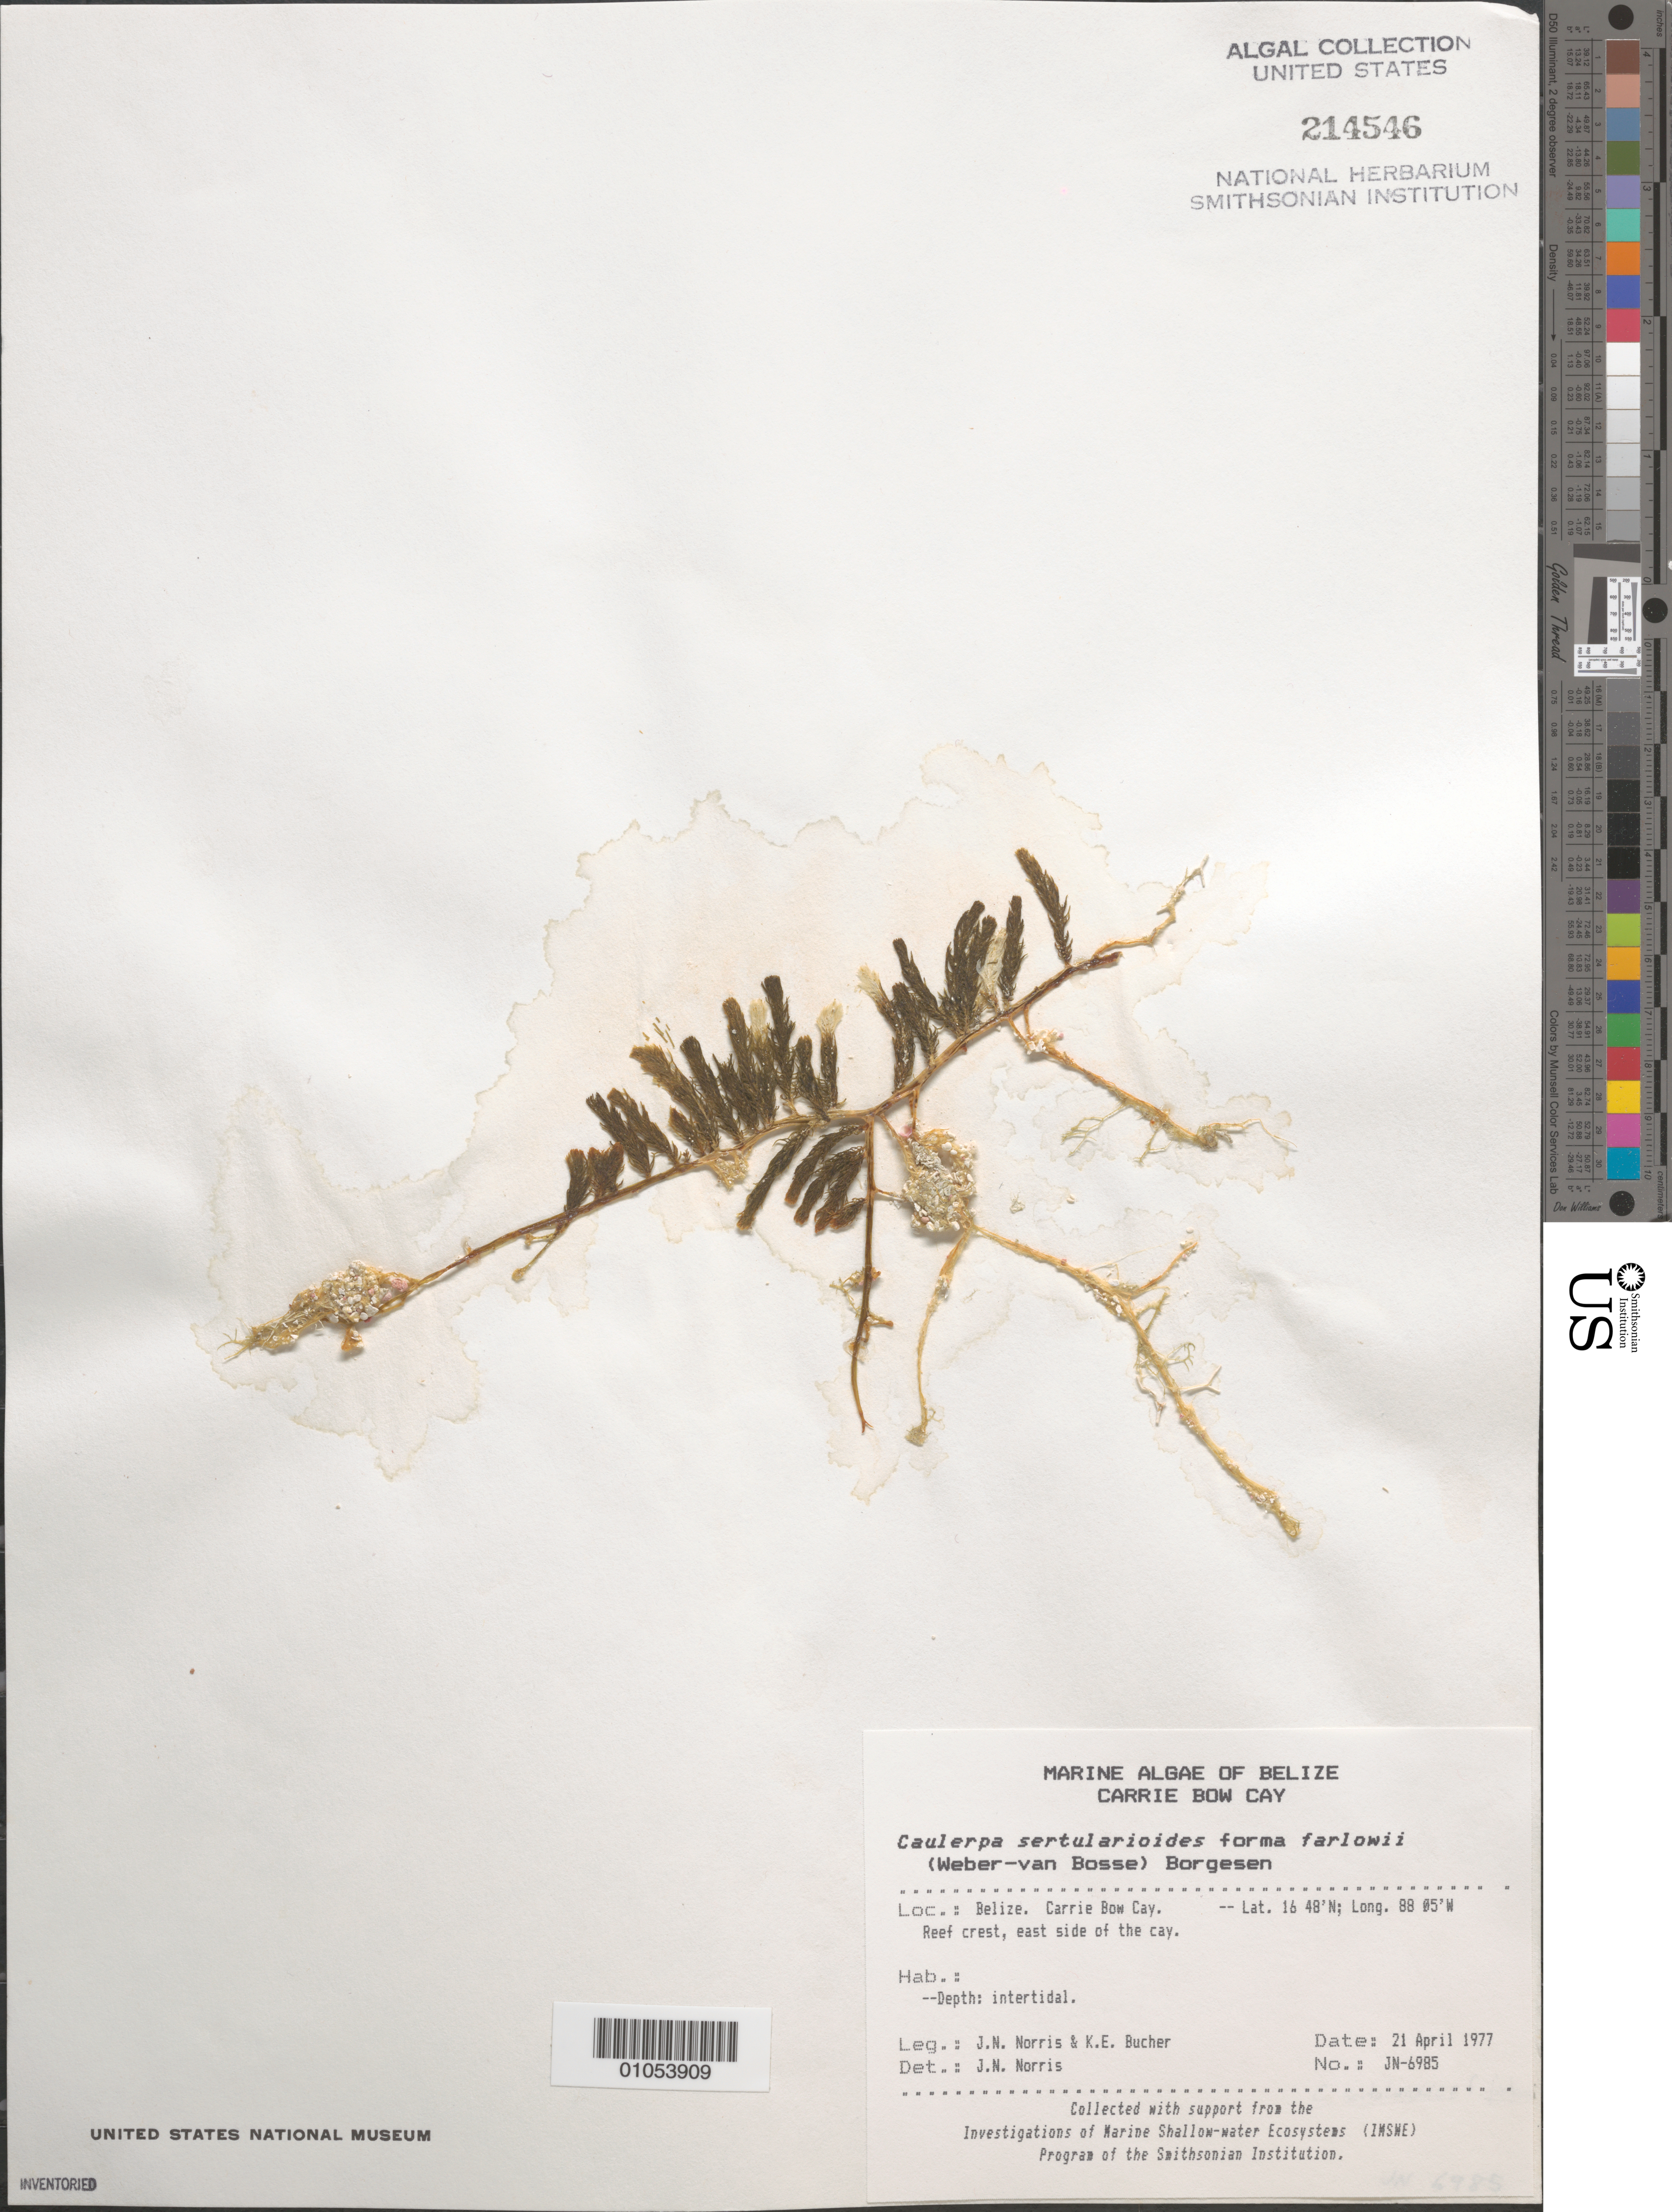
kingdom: Plantae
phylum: Chlorophyta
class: Ulvophyceae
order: Bryopsidales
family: Caulerpaceae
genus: Caulerpa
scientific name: Caulerpa sertularioides f. farlowii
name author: (Weber Bosse) Børgesen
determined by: Norris, James N.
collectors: J. N. Norris & K. E. Bucher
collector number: JN-6985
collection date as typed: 21 Apr 1977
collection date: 1977-04-21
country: Belize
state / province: Stann Creek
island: Carrie Bow Cay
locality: Reef crest, east side of cay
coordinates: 16 48'N, 88 05'W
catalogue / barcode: US 214546